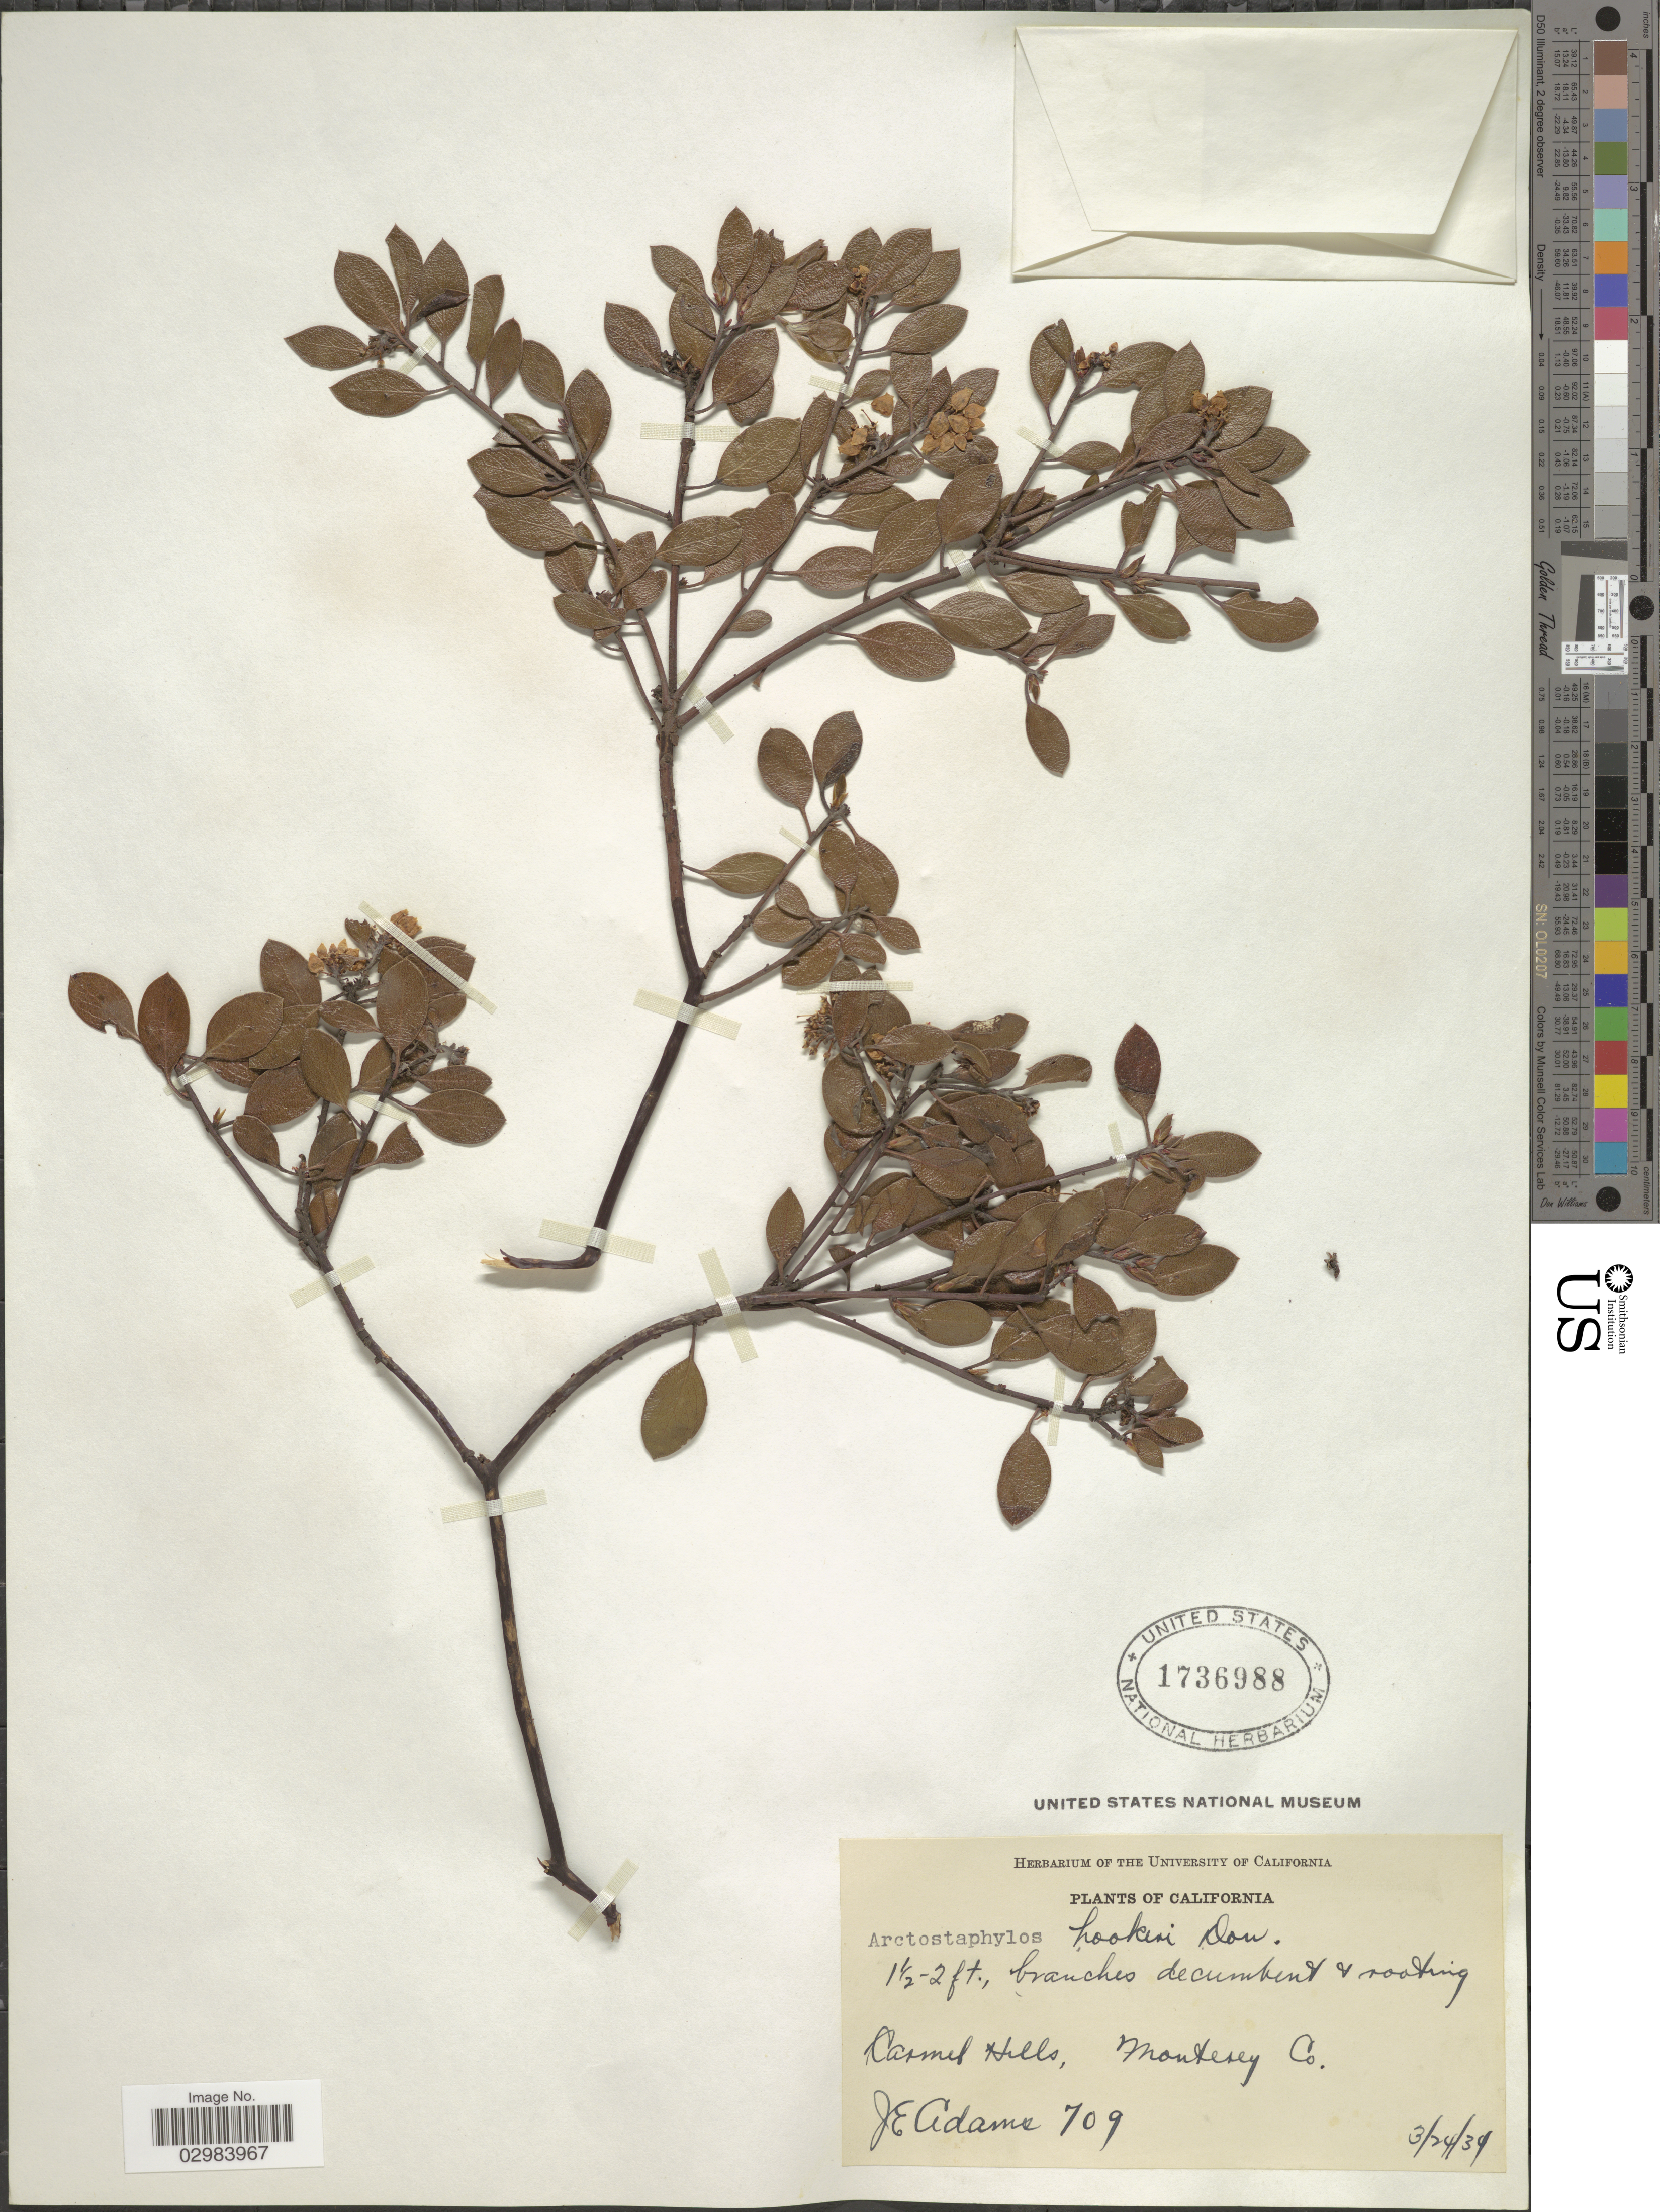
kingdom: Plantae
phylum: Tracheophyta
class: Magnoliopsida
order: Ericales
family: Ericaceae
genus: Arctostaphylos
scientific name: Arctostaphylos hookeri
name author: G. Don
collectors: J. Adams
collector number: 709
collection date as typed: Transcribed d/m/y: 24/3/39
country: United States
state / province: California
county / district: Monterey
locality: Carmel Hills, Monterey Co.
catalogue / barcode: US 1736988